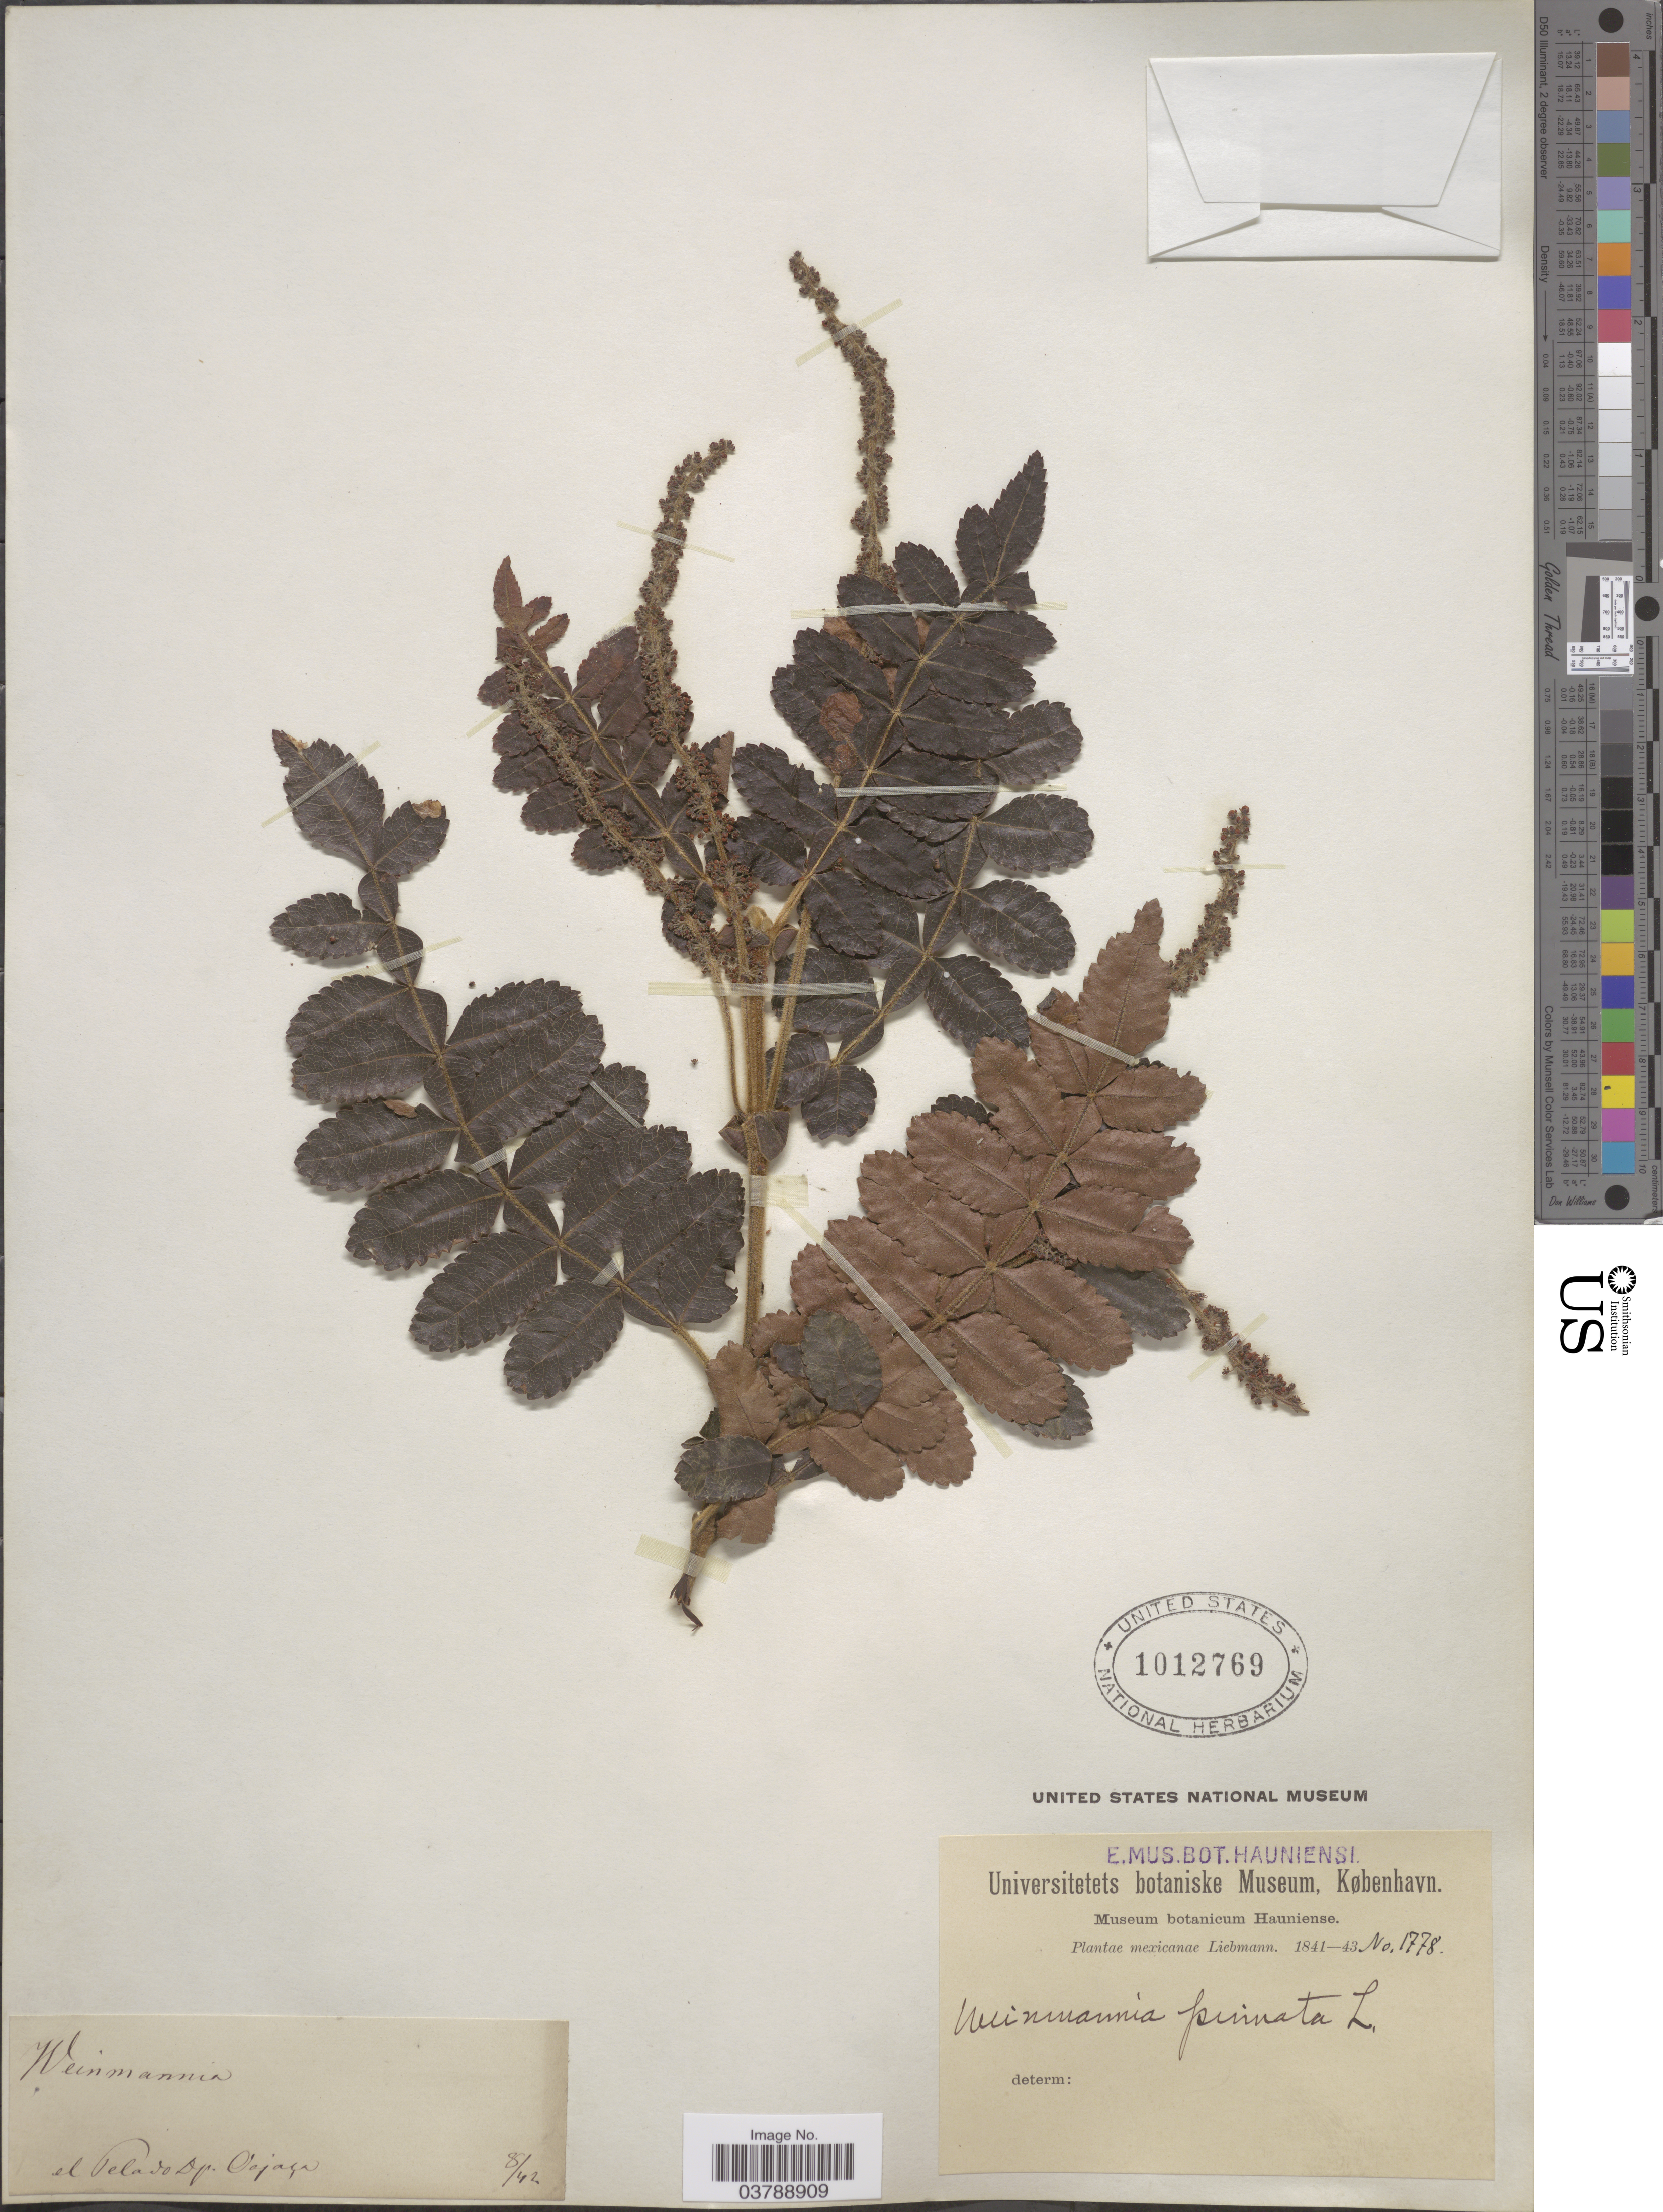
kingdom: Plantae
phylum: Tracheophyta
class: Magnoliopsida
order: Oxalidales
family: Cunoniaceae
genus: Weinmannia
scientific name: Weinmannia pinnata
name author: L.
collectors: Liebmann, --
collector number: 1778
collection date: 1842-08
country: Mexico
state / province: Oaxaca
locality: El Pelado* Dp. Oajaça.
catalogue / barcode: US 1012769